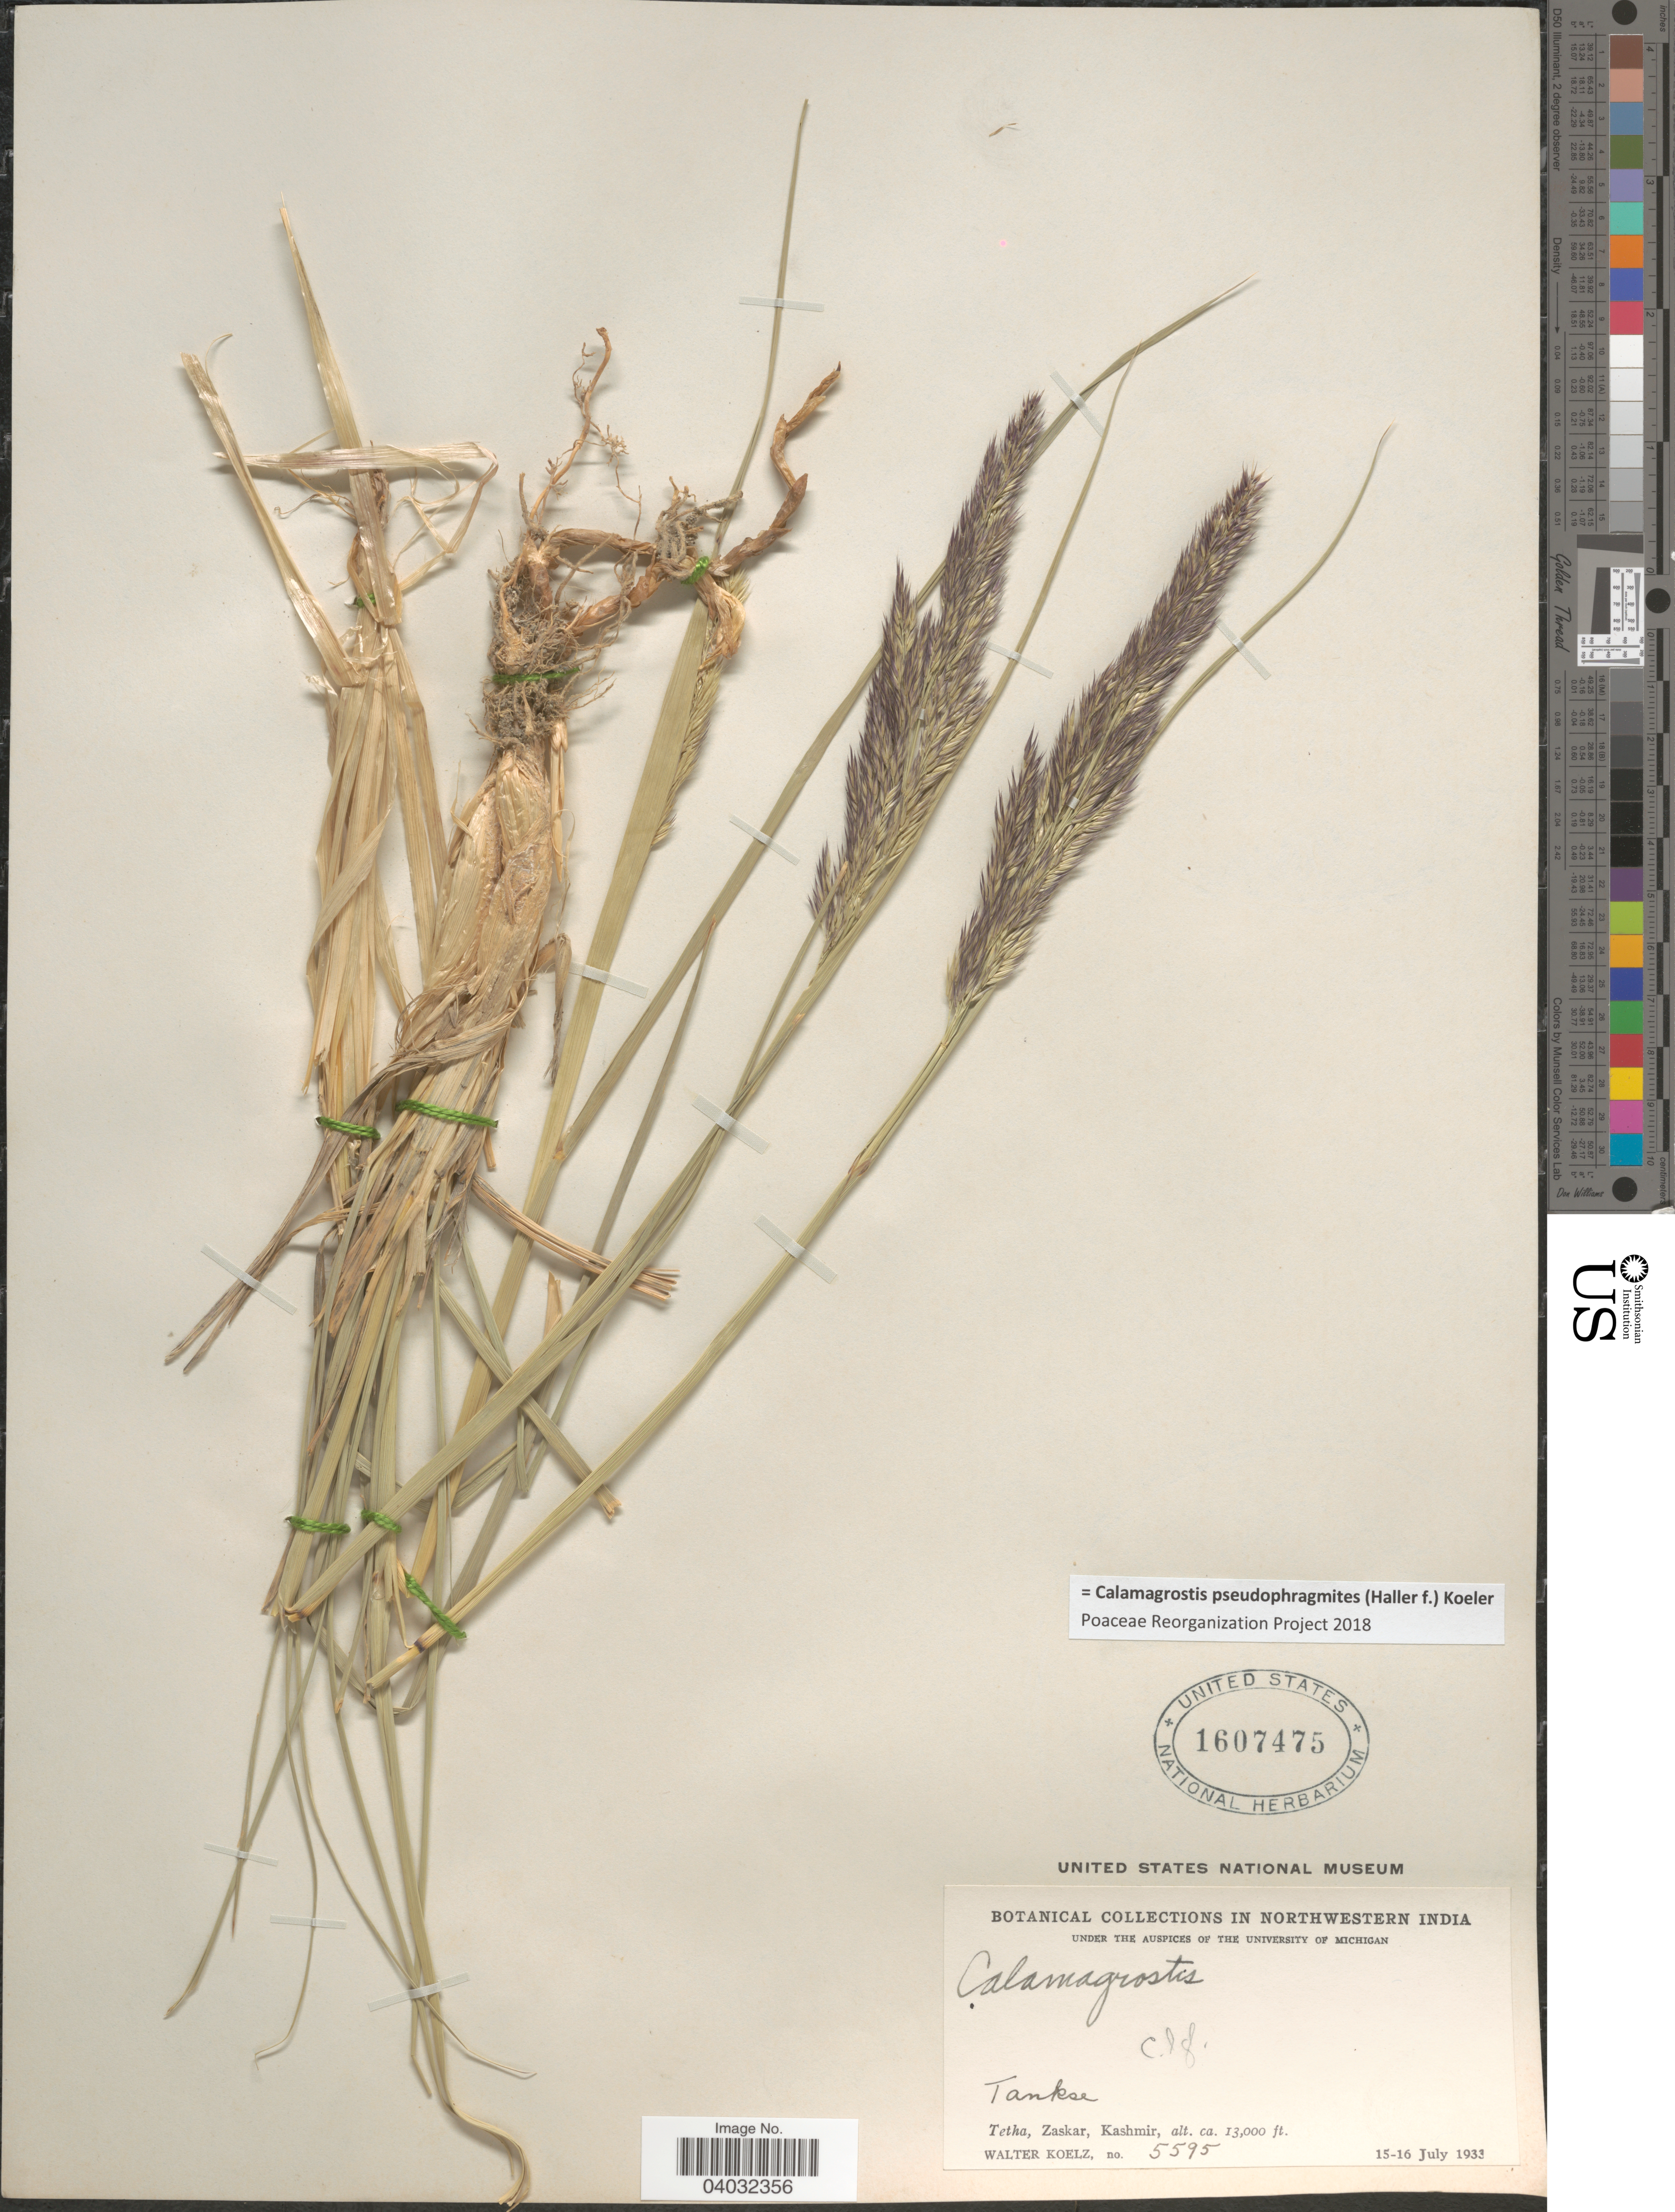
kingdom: Plantae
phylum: Tracheophyta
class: Liliopsida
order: Poales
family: Poaceae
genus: Calamagrostis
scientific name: Calamagrostis pseudophragmites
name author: (Haller f.) Koeler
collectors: W. N. Koelz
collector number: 5595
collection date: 1933-07-15/1933-07-16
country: India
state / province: Jammu and Kashmir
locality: Northwestern India. Tankse. Tetha, Zaskar, Kashmir.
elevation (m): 3962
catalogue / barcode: US 1607475